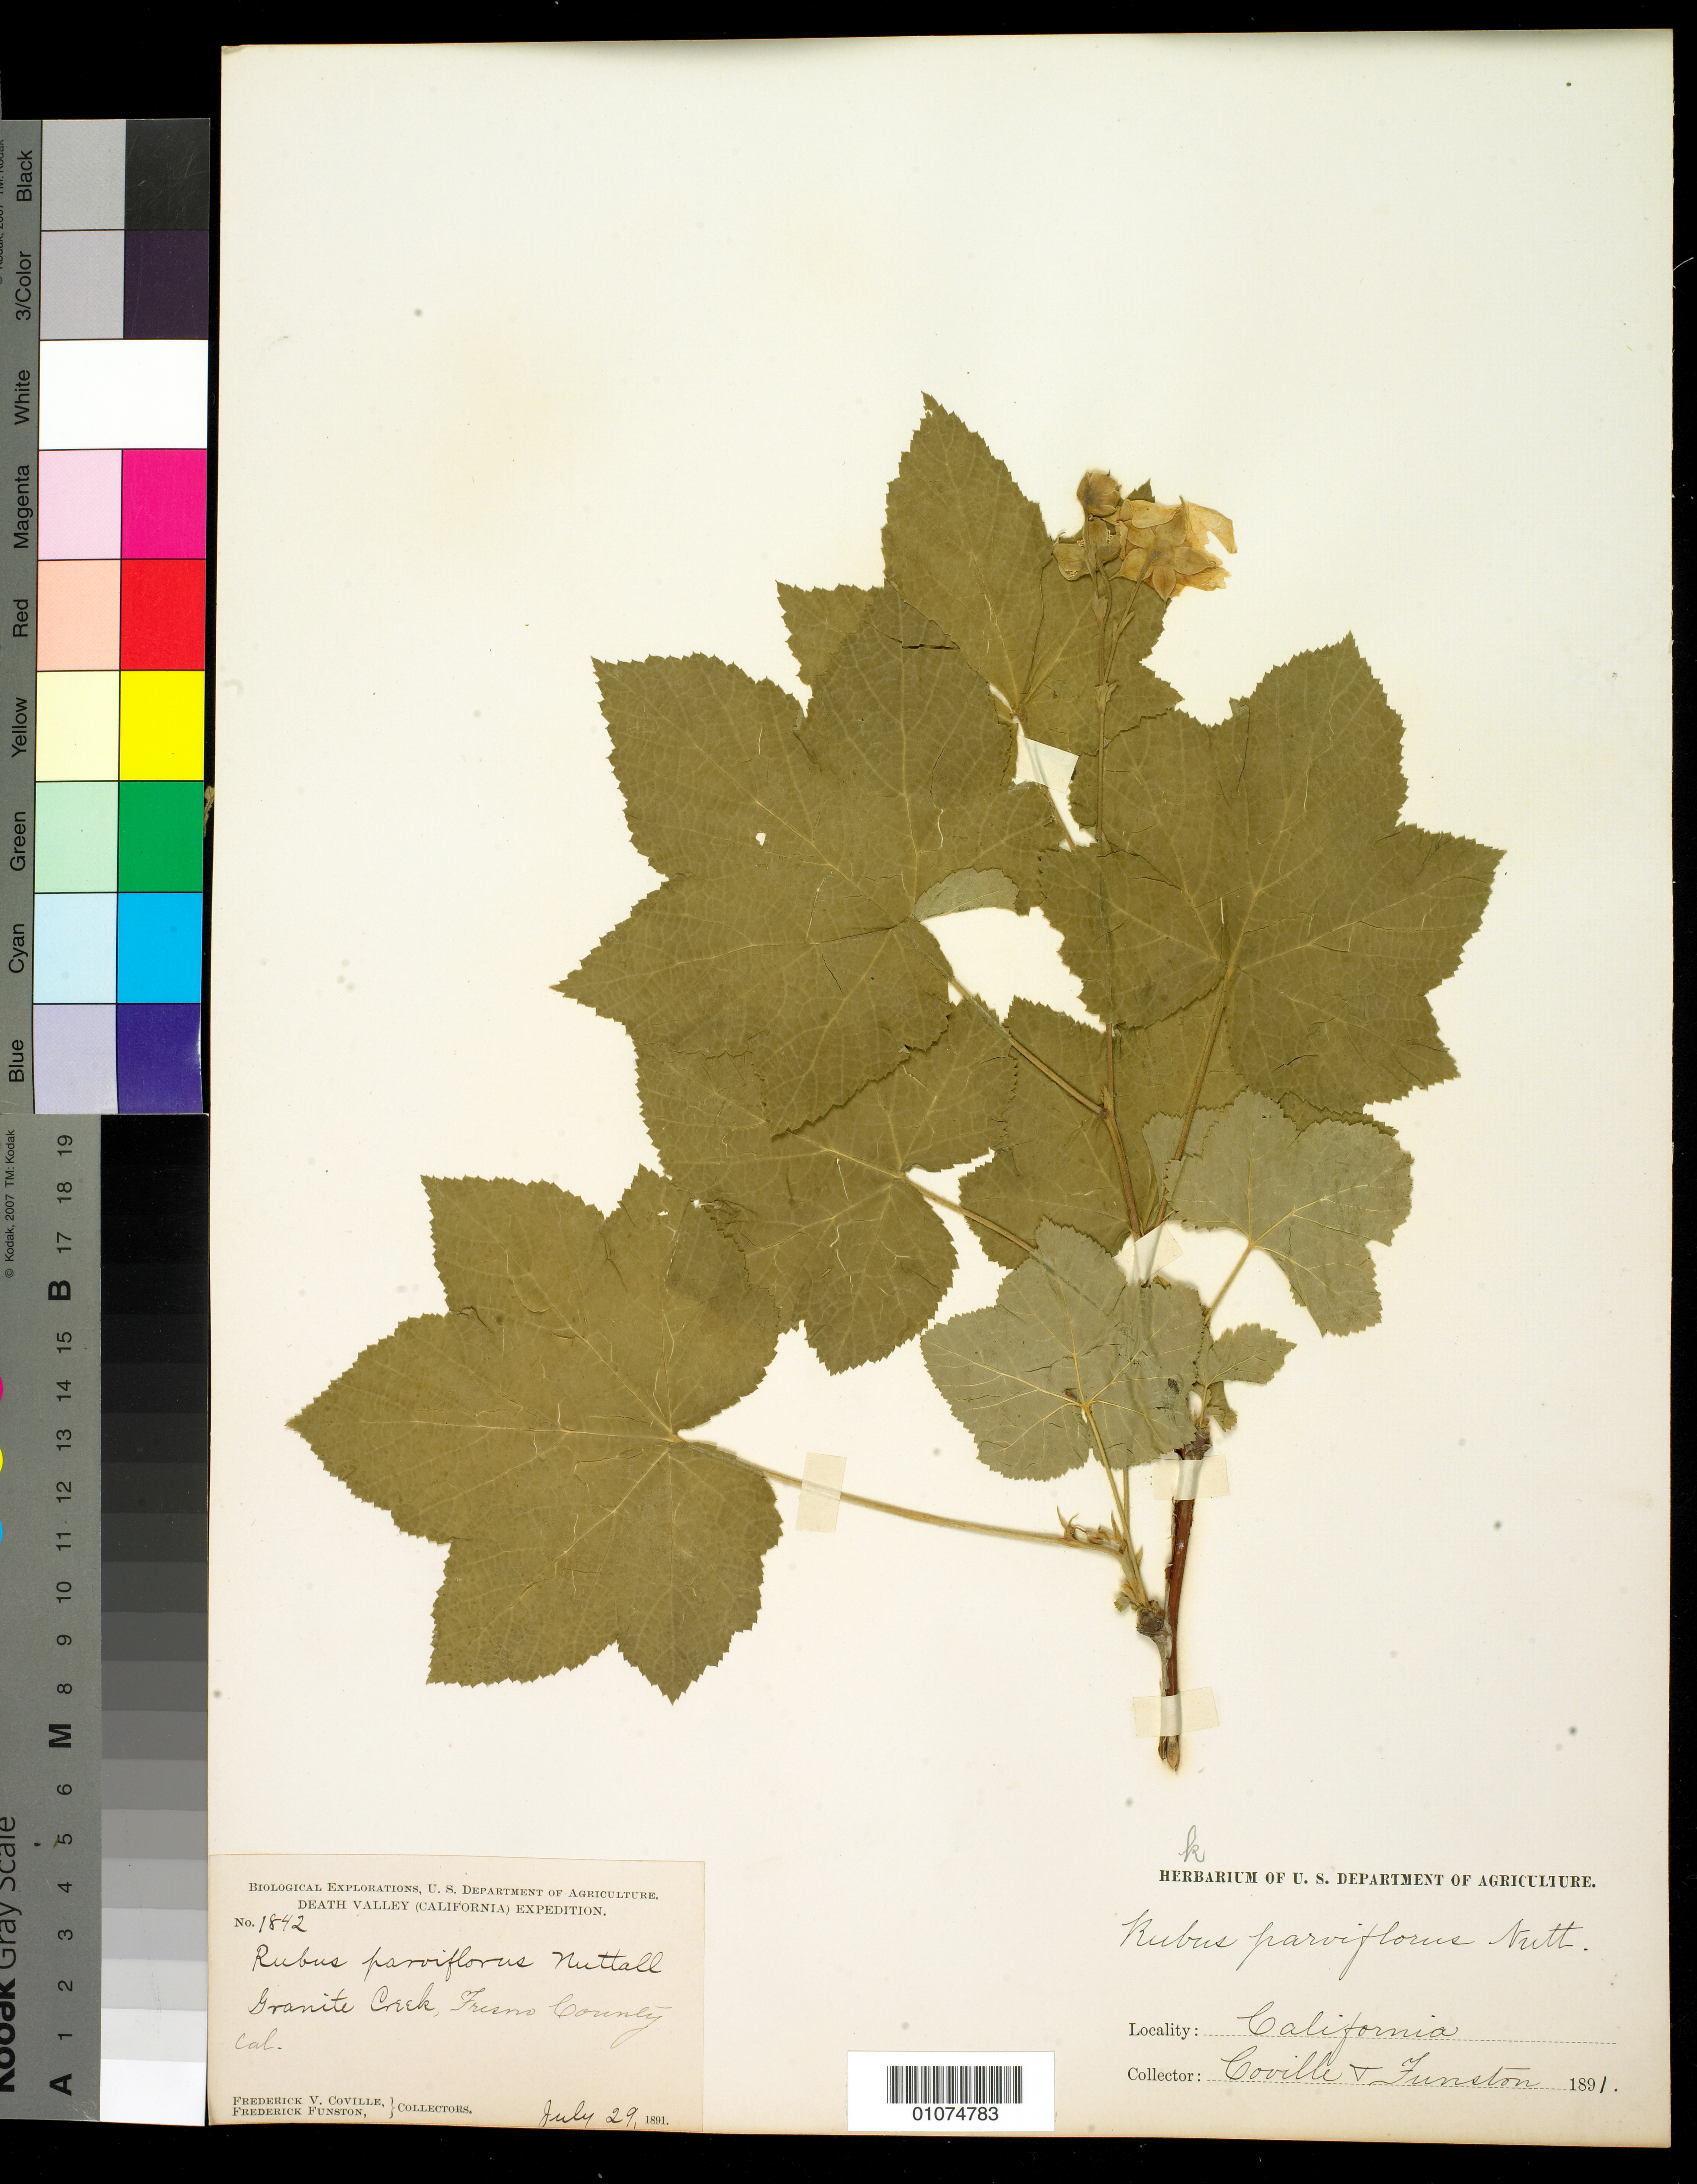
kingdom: Plantae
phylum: Tracheophyta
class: Magnoliopsida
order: Rosales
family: Rosaceae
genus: Rubus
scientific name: Rubus parviflorus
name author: Nutt.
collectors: F. V. Coville & F. Funston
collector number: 1842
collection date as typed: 29 Jul 1891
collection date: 1891-07-29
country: United States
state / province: California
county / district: Fresno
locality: Granite Creek